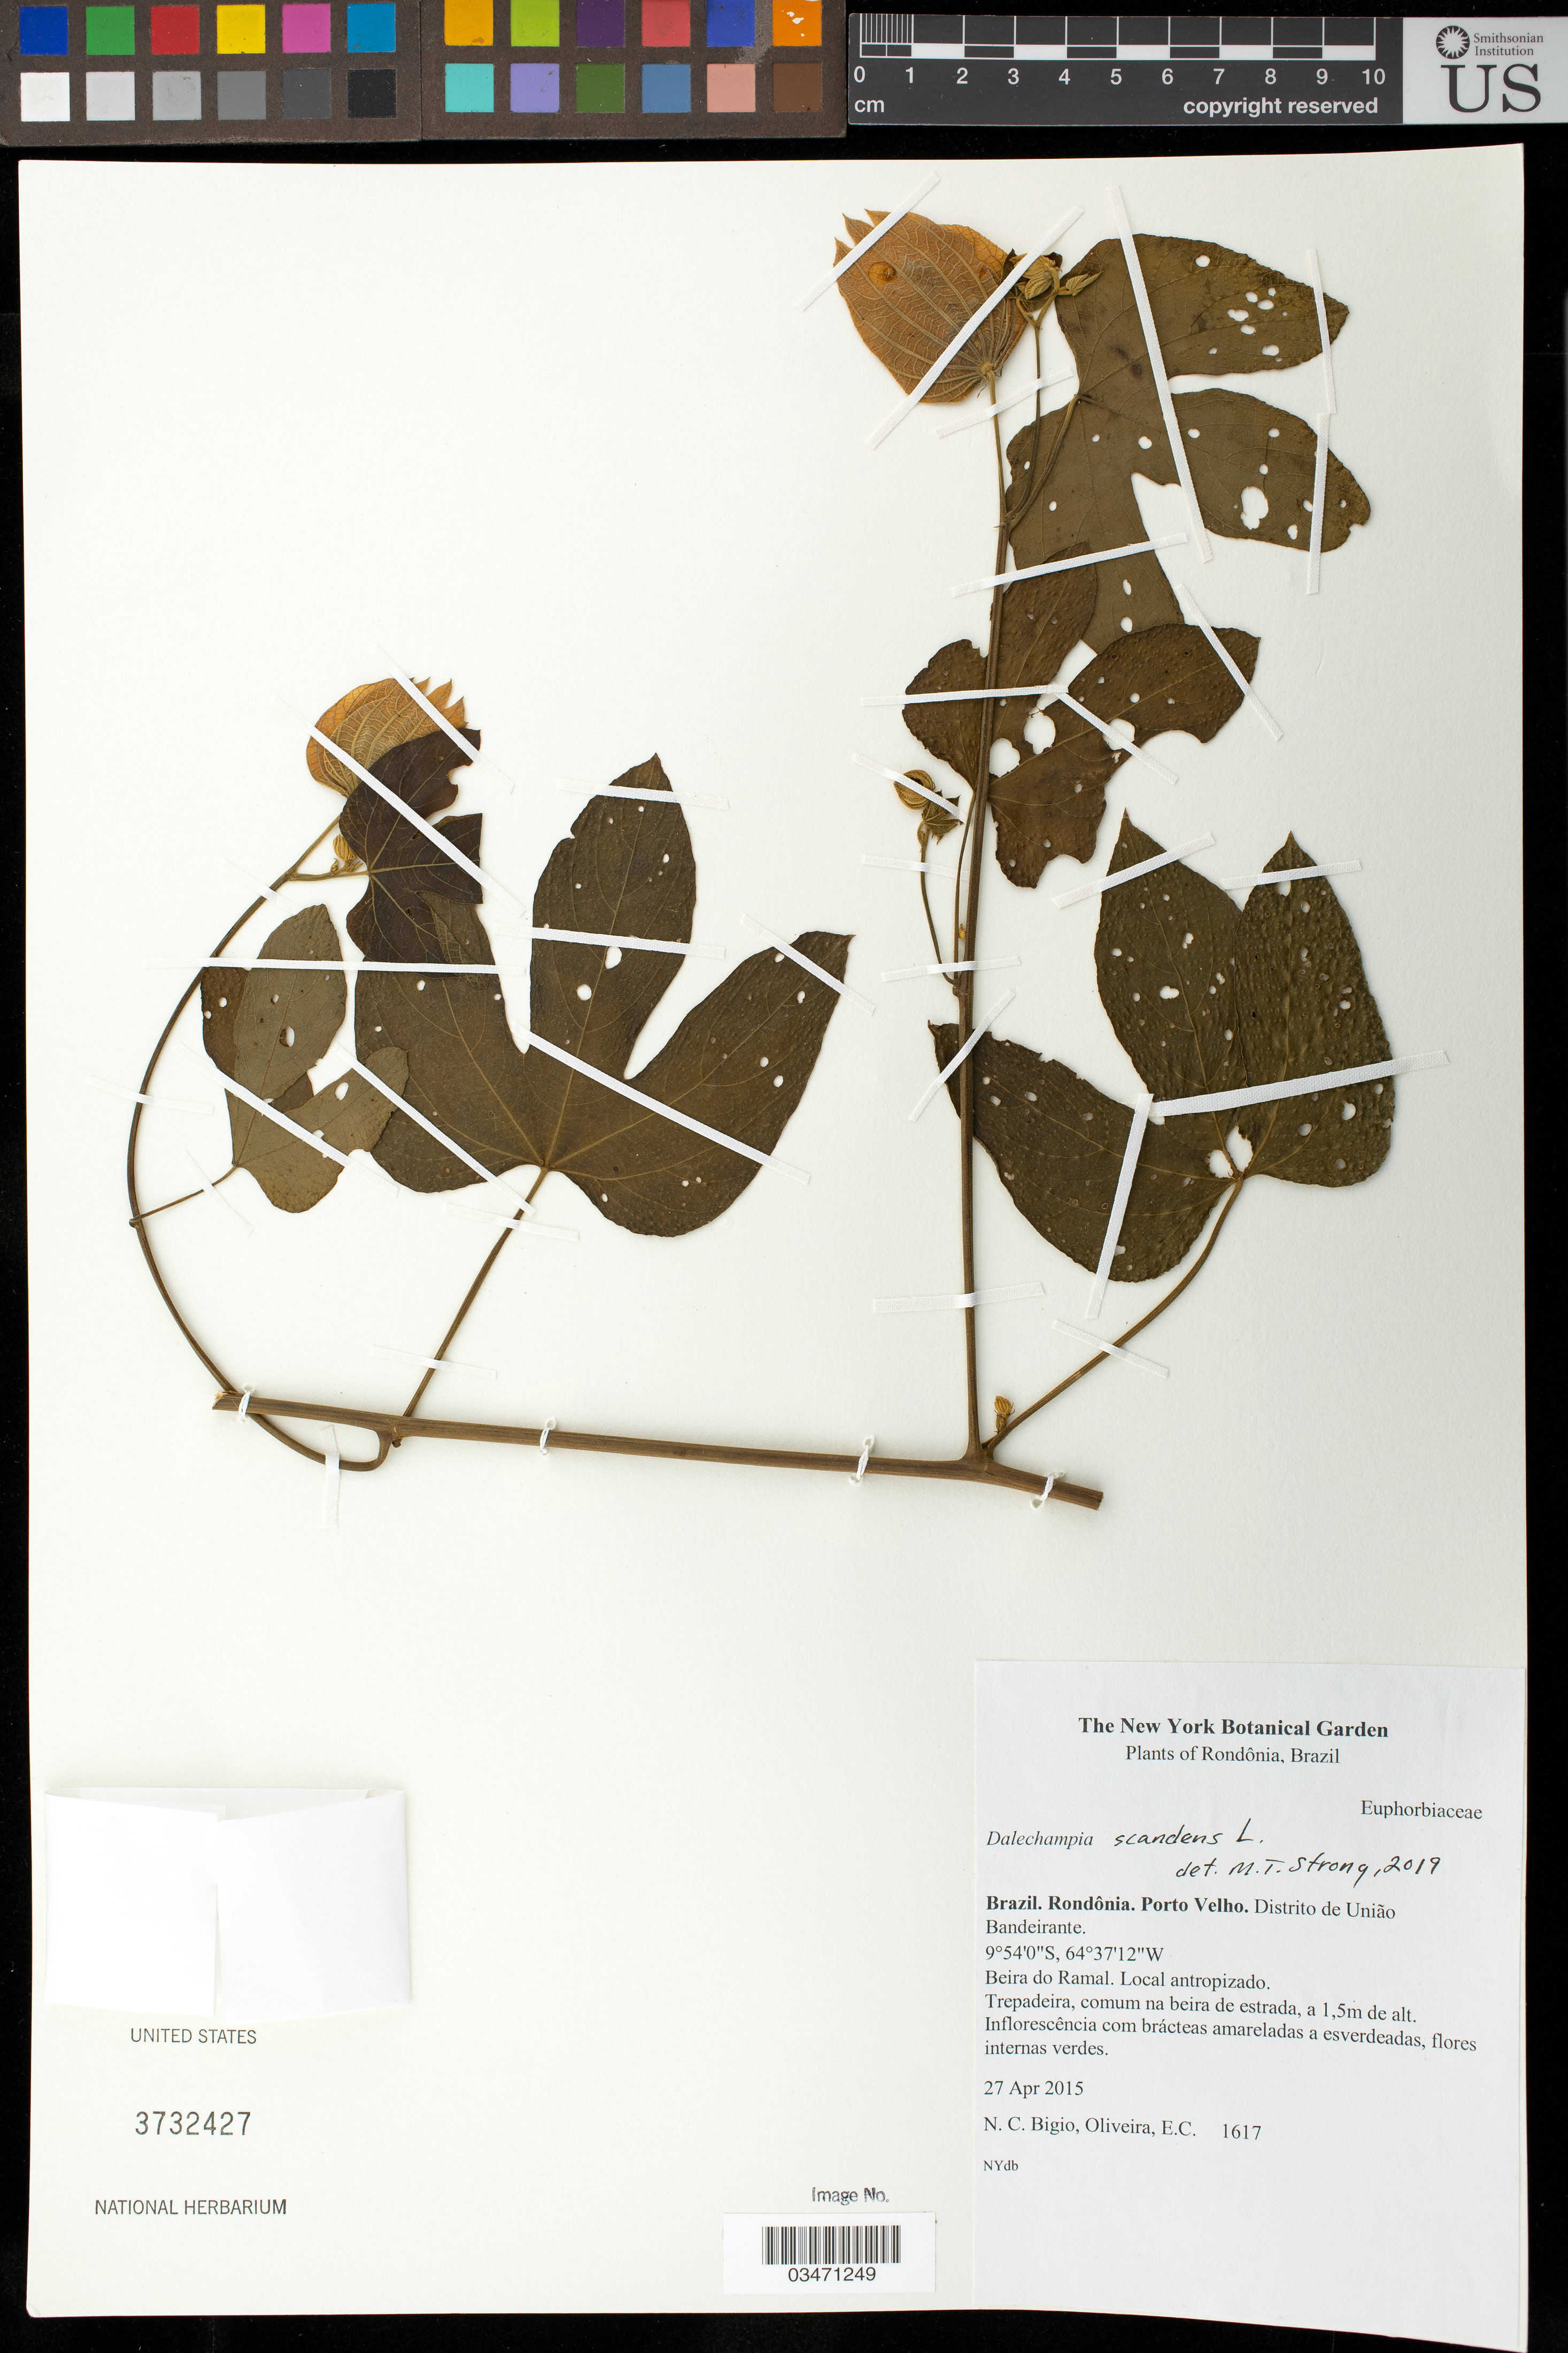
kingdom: Plantae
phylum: Tracheophyta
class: Magnoliopsida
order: Malpighiales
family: Euphorbiaceae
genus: Dalechampia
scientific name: Dalechampia scandens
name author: L.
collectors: N. C. Bigio & E. Oliveira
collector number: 1617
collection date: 2015-04-27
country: Brazil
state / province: Rondônia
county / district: Pôrto Velho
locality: Distrito de Uniao Bandeirante.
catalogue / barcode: US 3732427